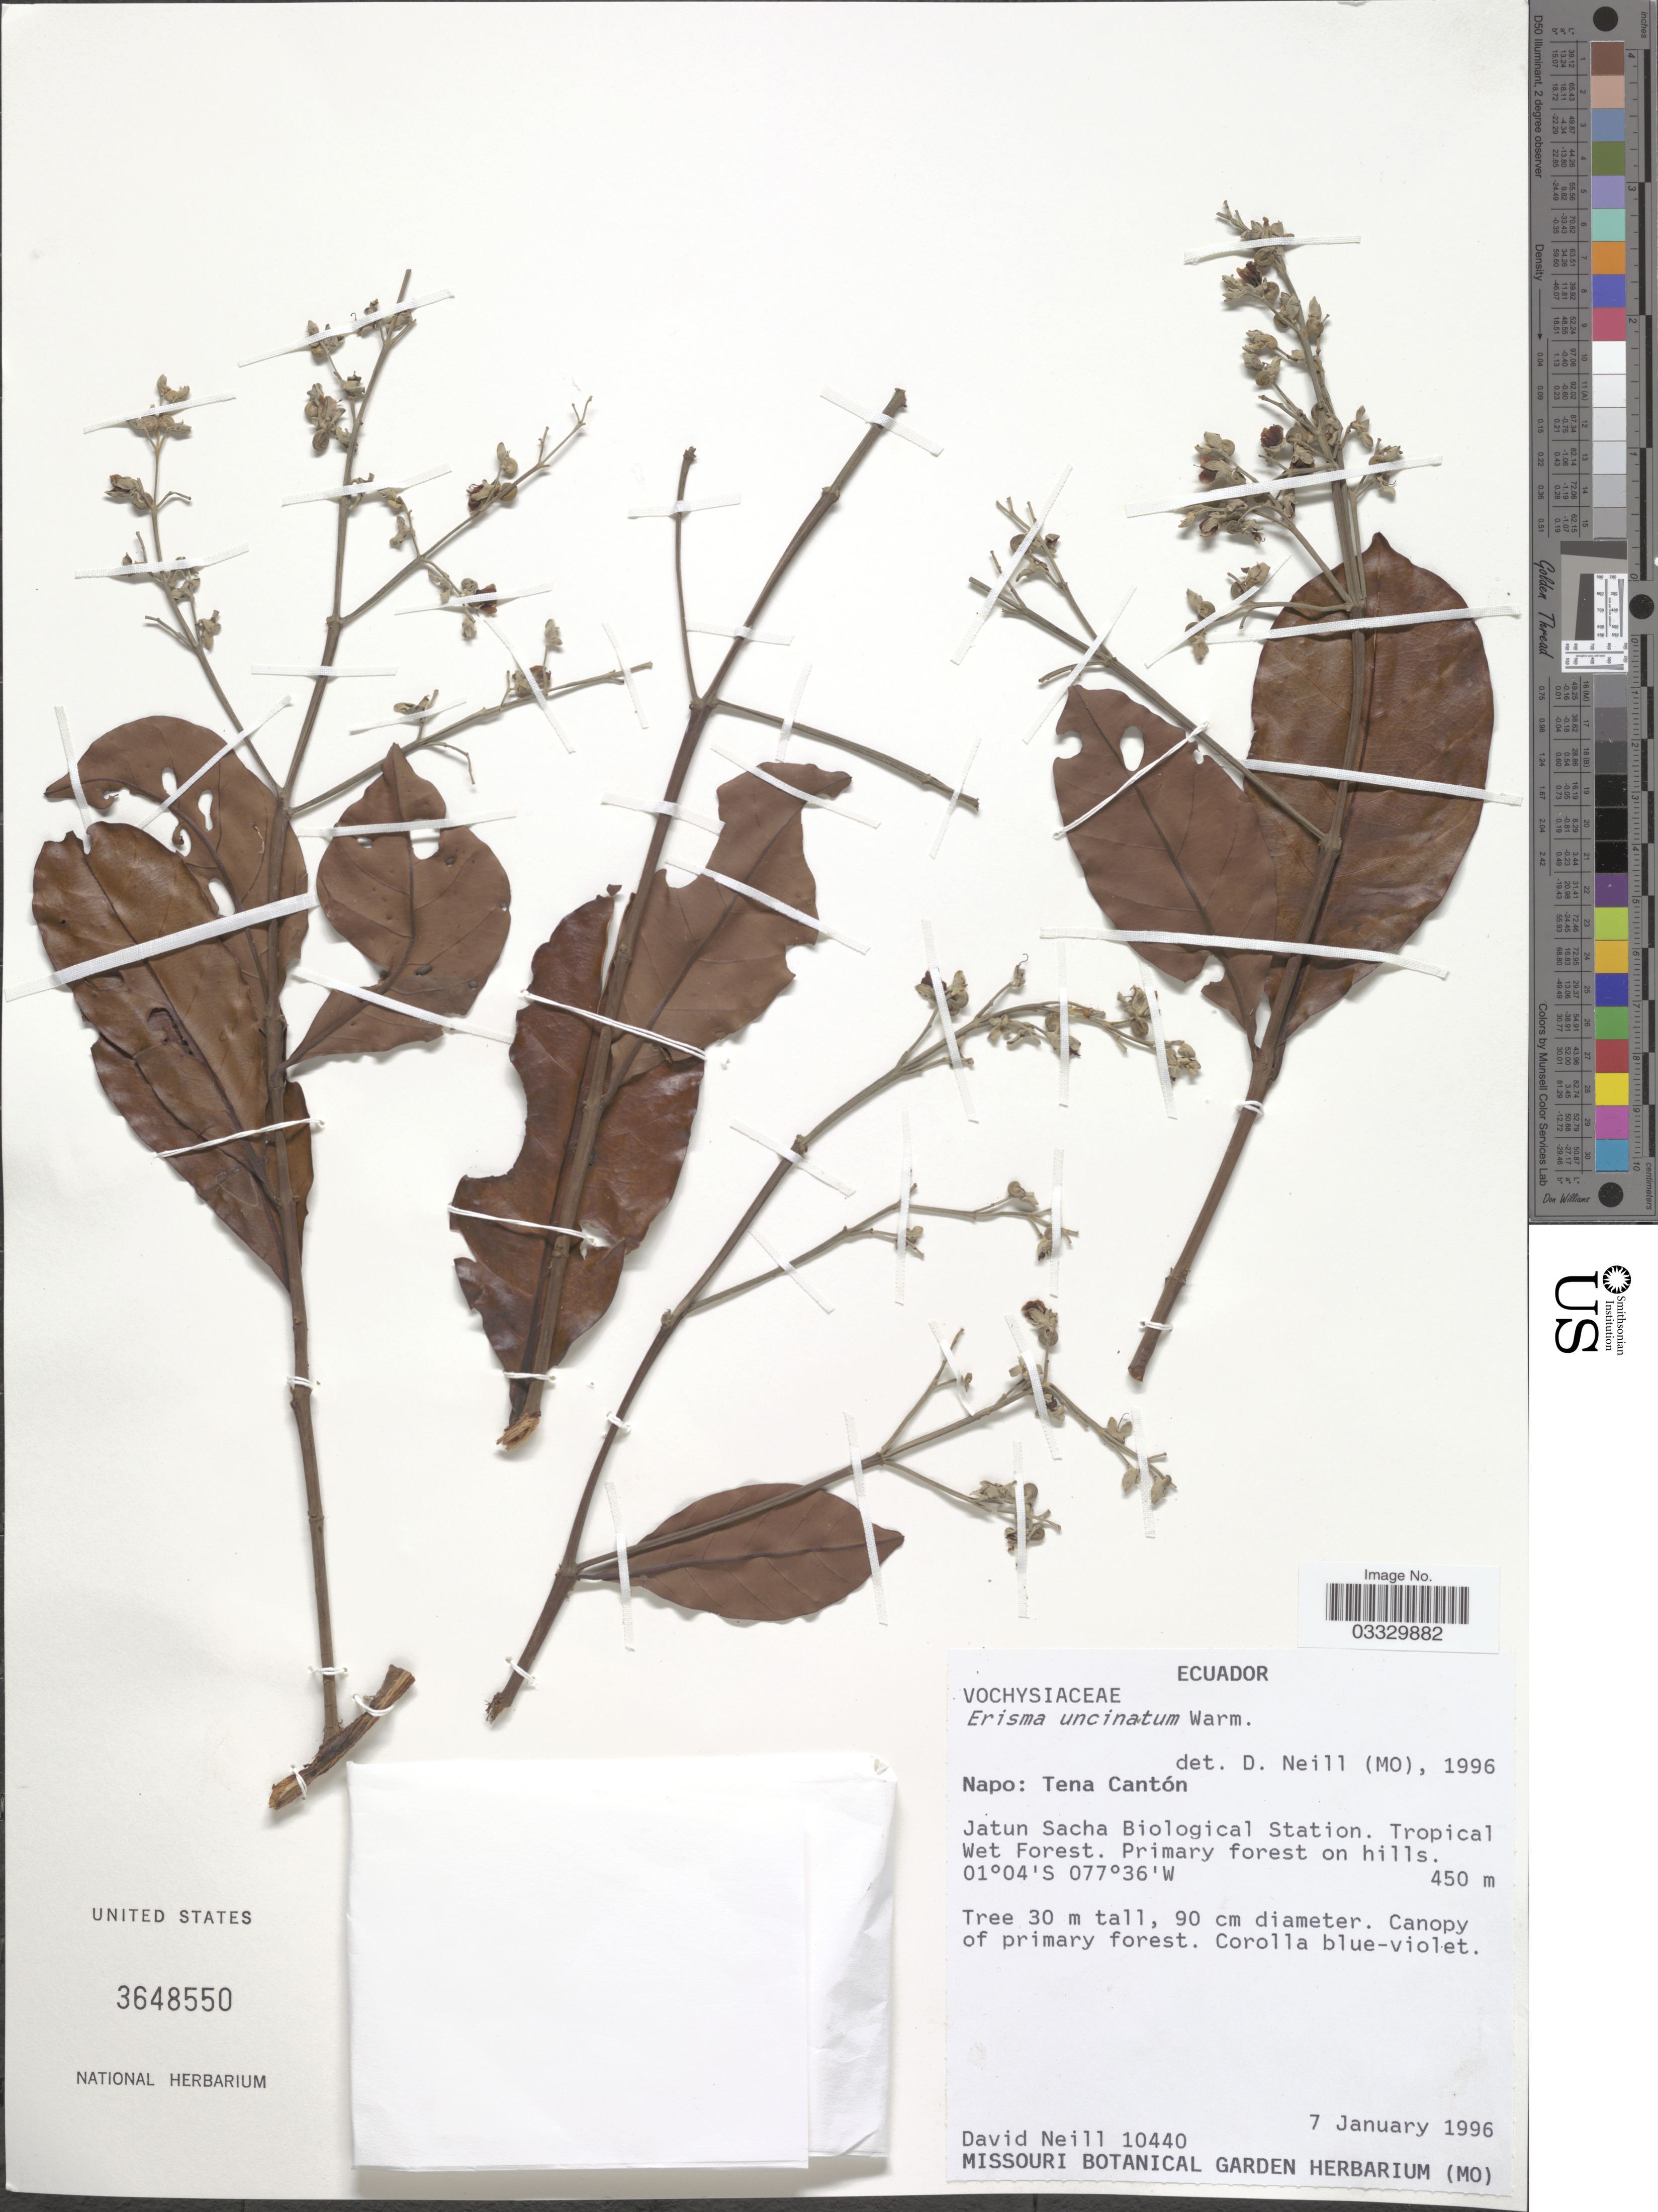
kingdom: Plantae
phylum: Tracheophyta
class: Magnoliopsida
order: Myrtales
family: Vochysiaceae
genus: Erisma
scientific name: Erisma uncinatum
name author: Warm.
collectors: D. Neill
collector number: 10440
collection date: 1996-01-07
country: Ecuador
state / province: Napo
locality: Tena Cantón. Jatun Sacha Biological Station. Tropical Wet Forest.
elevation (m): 450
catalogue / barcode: US 3648550